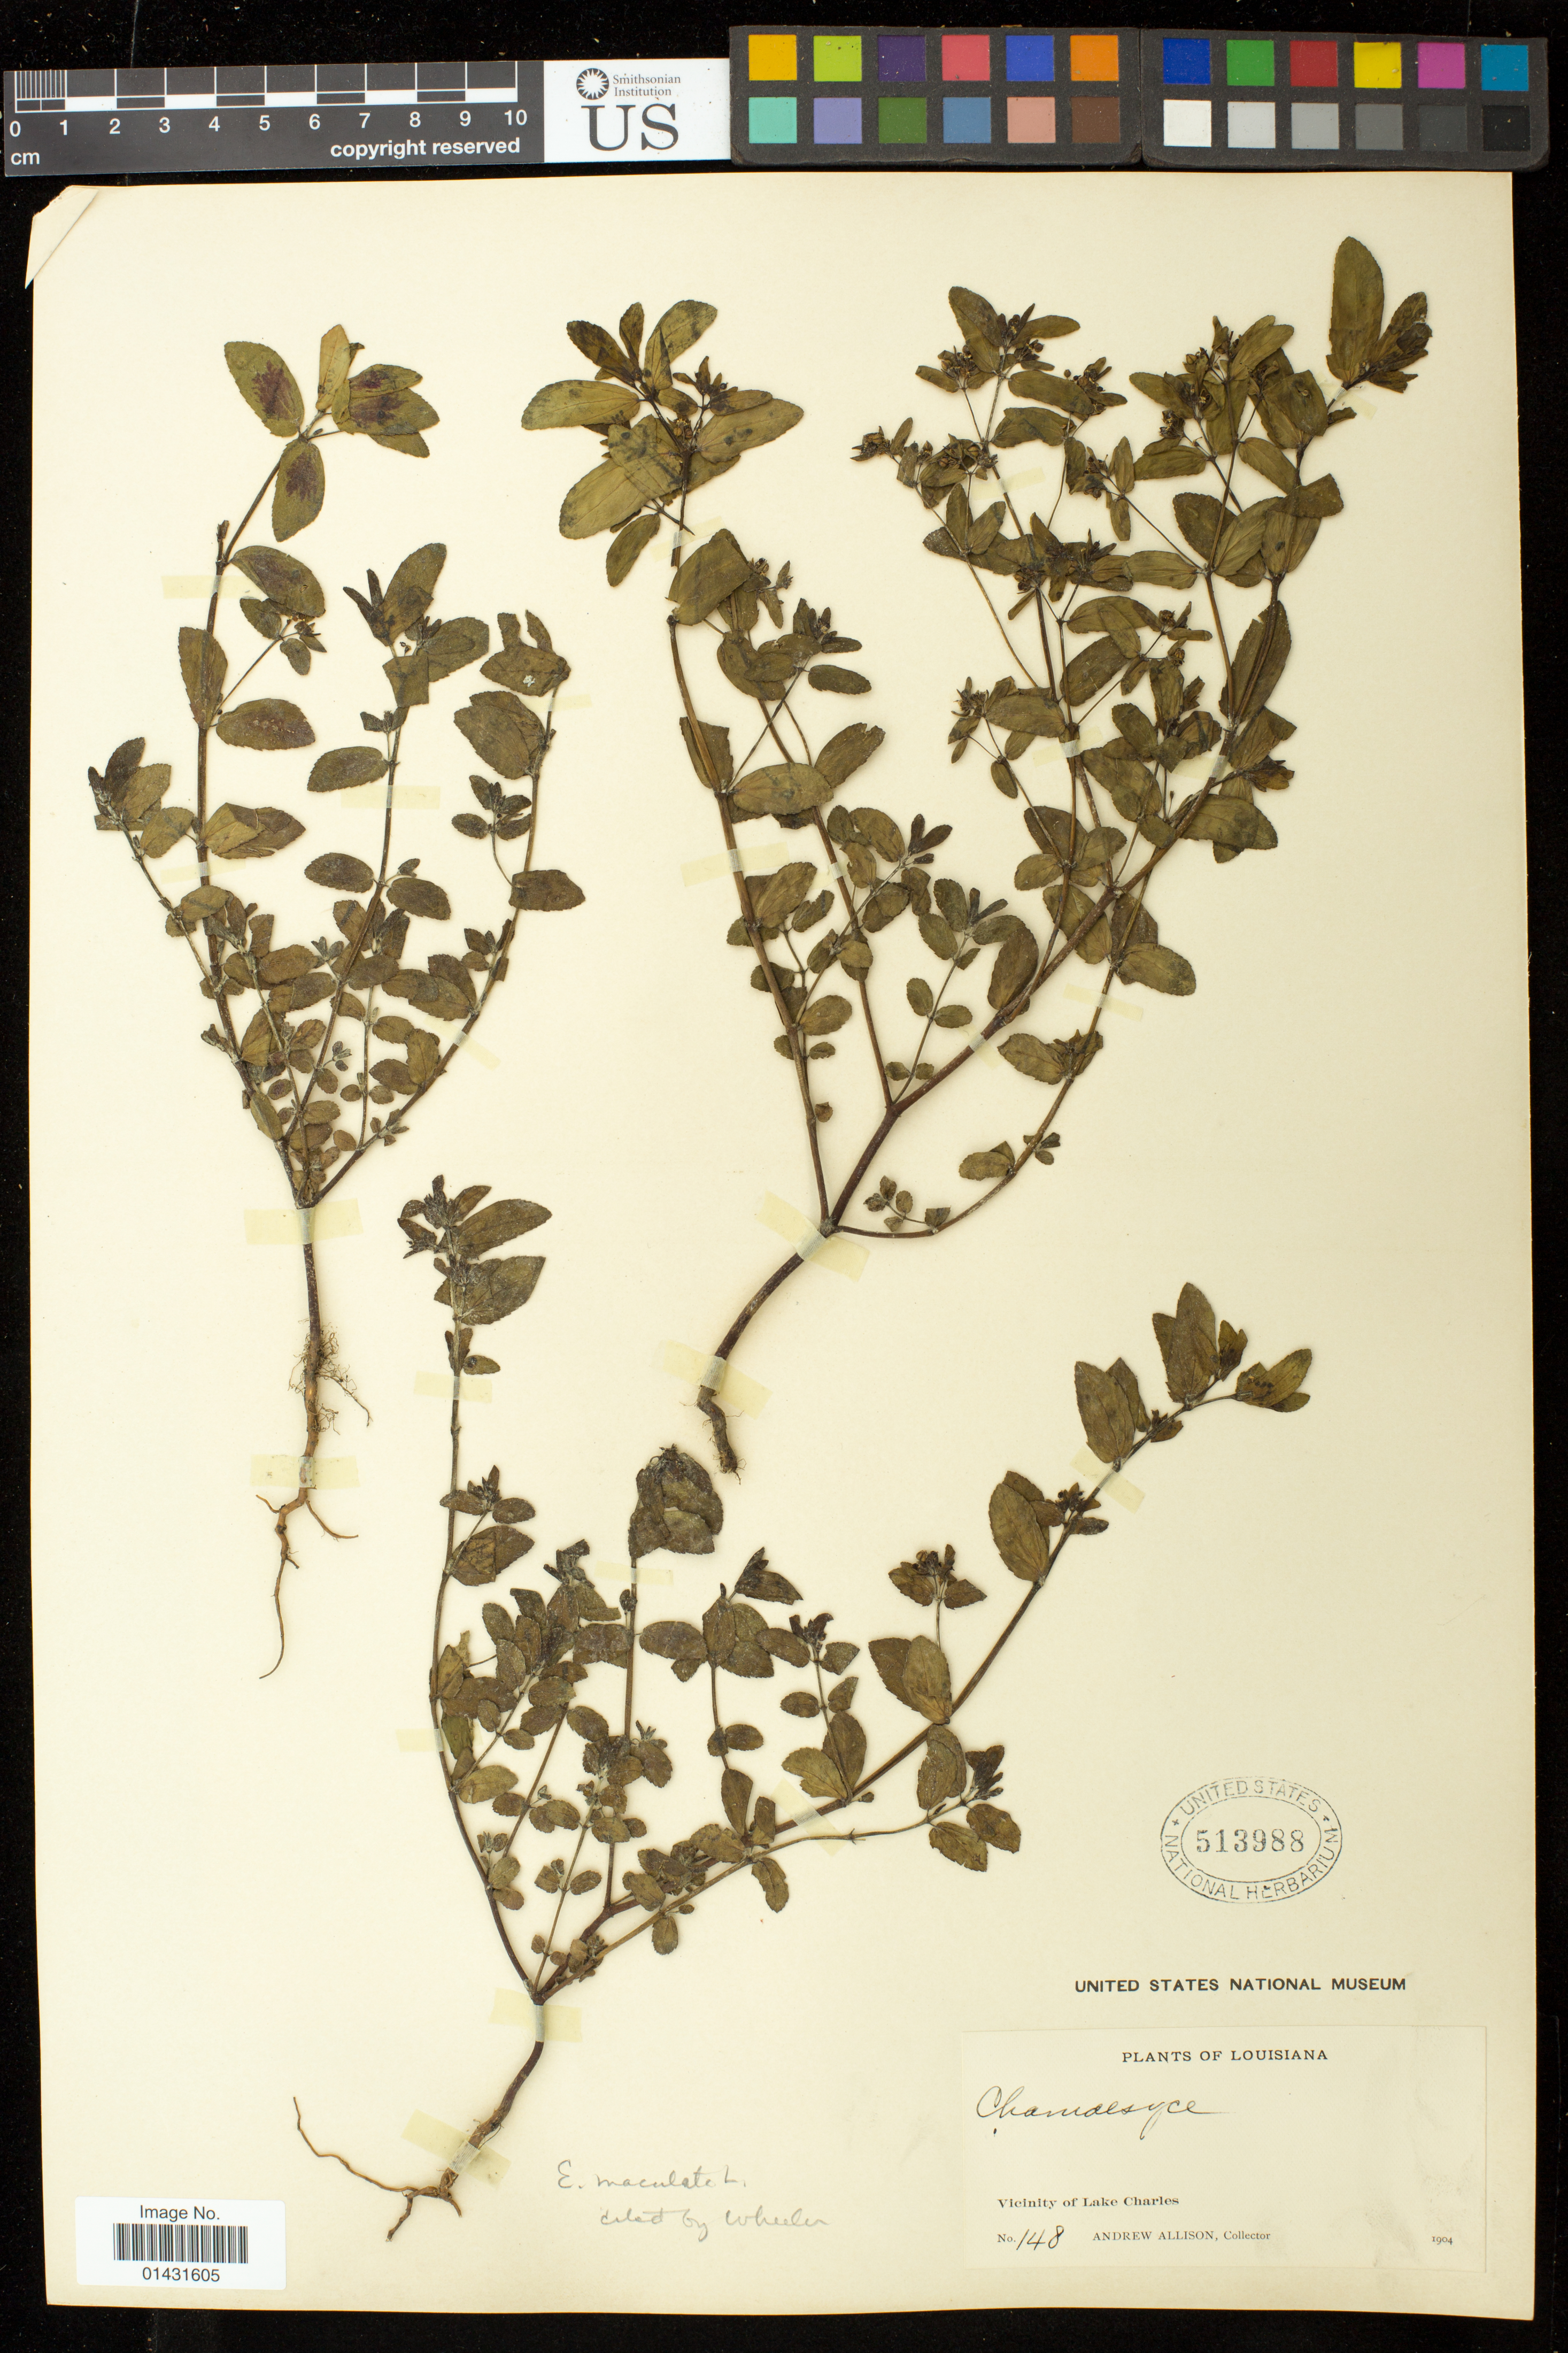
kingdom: Plantae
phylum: Tracheophyta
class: Magnoliopsida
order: Malpighiales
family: Euphorbiaceae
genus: Euphorbia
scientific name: Euphorbia hypericifolia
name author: L.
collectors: A. Allison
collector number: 148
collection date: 1904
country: United States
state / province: Louisiana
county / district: Calcasieu Parish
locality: Vicinity of Lake Charles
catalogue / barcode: US 513988